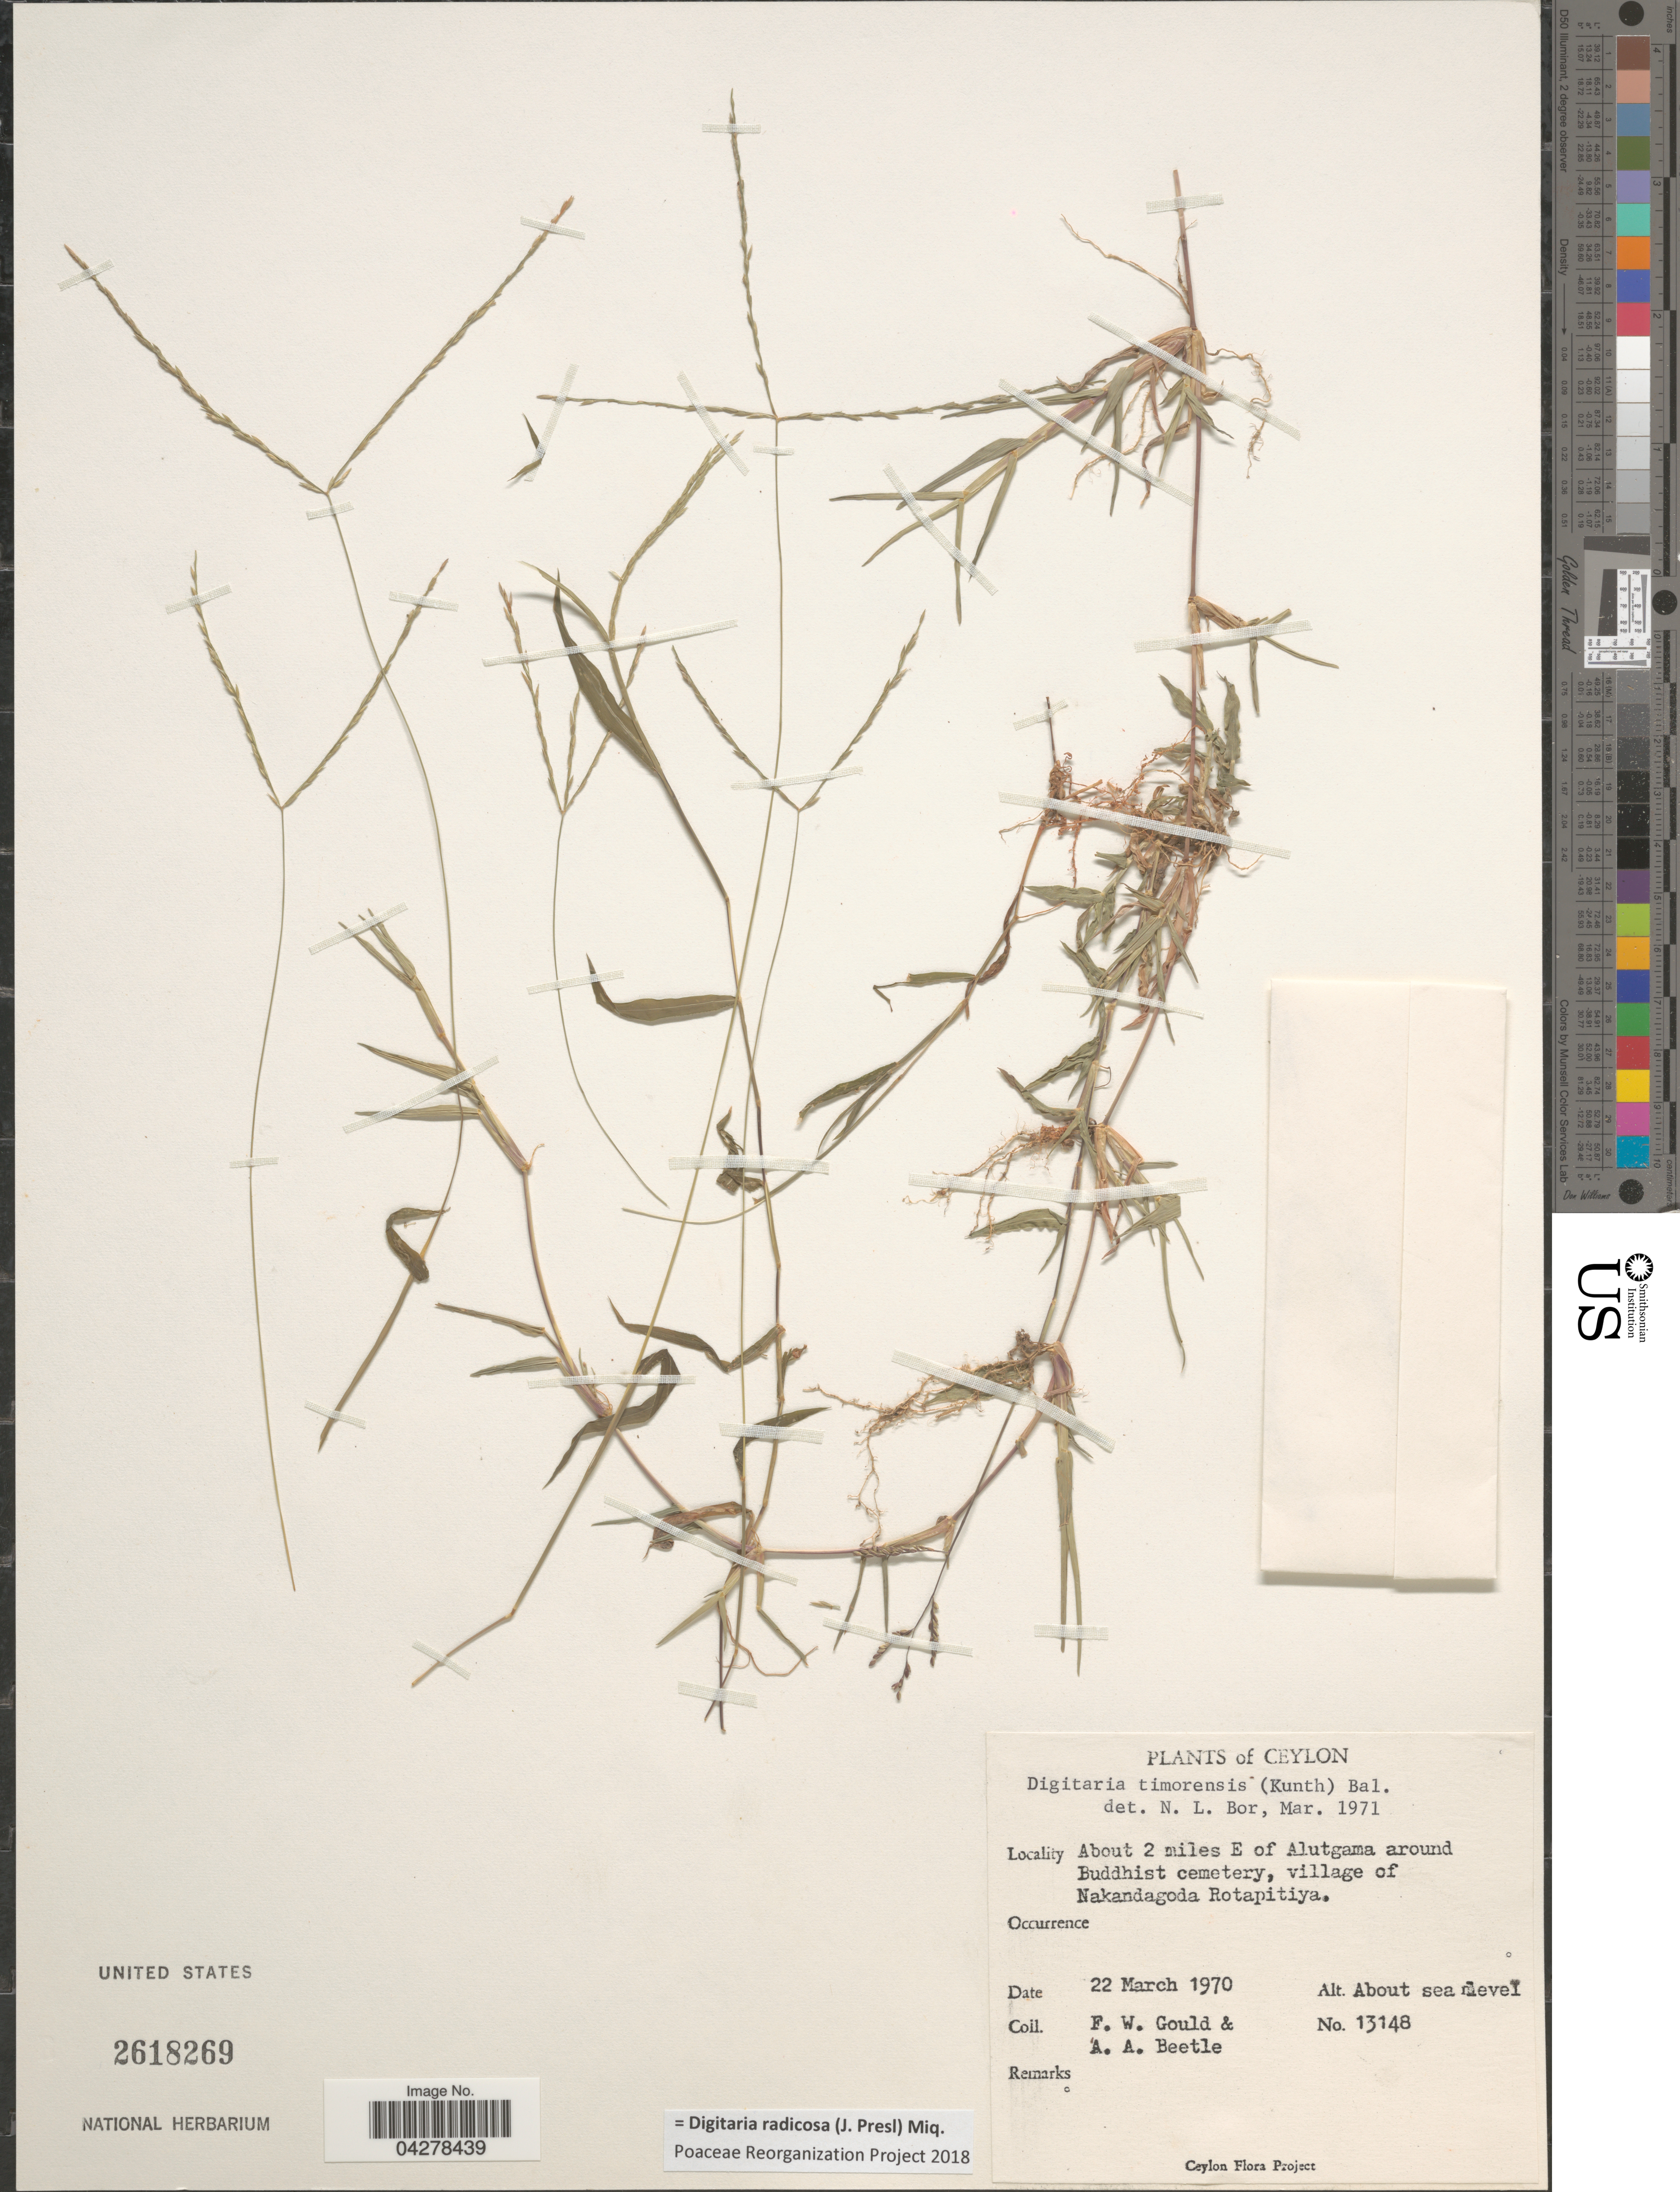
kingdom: Plantae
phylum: Tracheophyta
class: Liliopsida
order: Poales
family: Poaceae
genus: Digitaria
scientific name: Digitaria radicosa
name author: (J. Presl) Miq.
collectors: F. W. Gould & A. A. Beetle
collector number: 13148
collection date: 1970-03-22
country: Sri Lanka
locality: Ceylon. About 2 miles E of Alutgama around Buddhist cemetery, village of Nakandagoda Rotapitiya,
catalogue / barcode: US 2618269